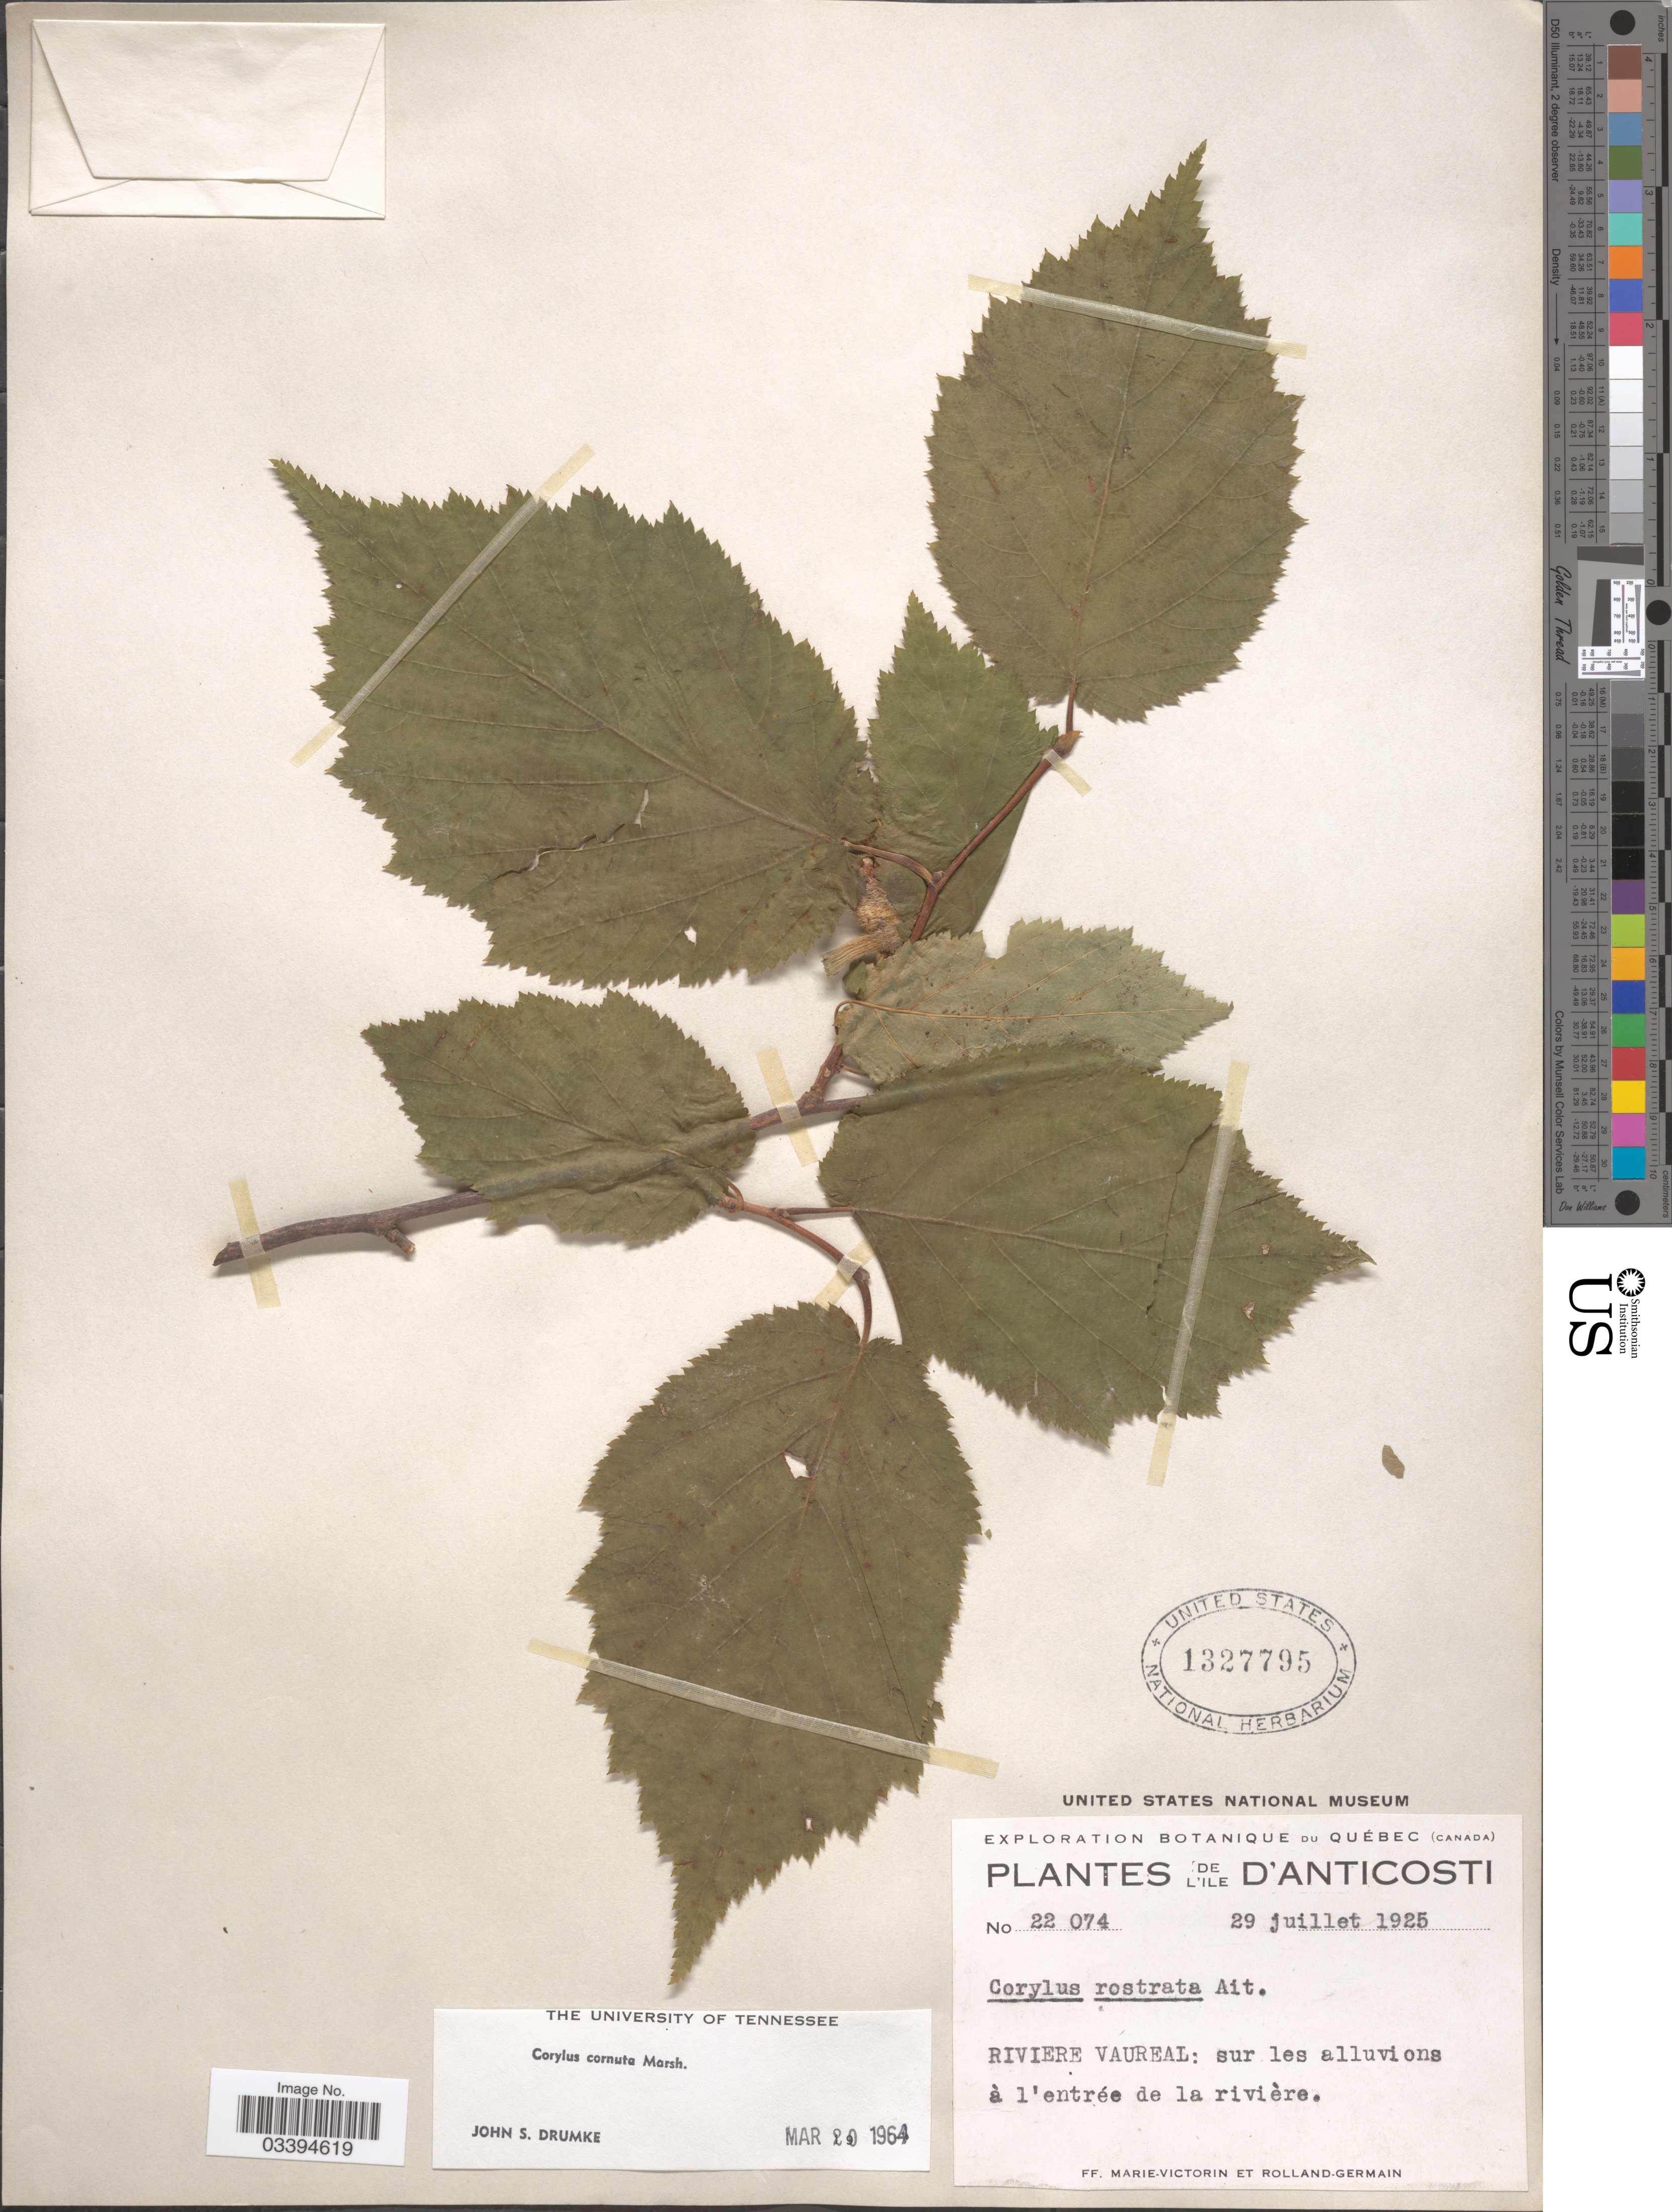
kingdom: Plantae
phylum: Tracheophyta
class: Magnoliopsida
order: Fagales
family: Betulaceae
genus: Corylus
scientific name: Corylus cornuta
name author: Marshall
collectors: F. Marie-Victorin & Rolland-Germain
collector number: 22074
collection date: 1925-07-29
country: Canada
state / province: Quebec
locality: L'ile D'Anticosti. Riviere Vaureal: sur les alluvions à l'entrée de ka rivière.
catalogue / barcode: US 1327795